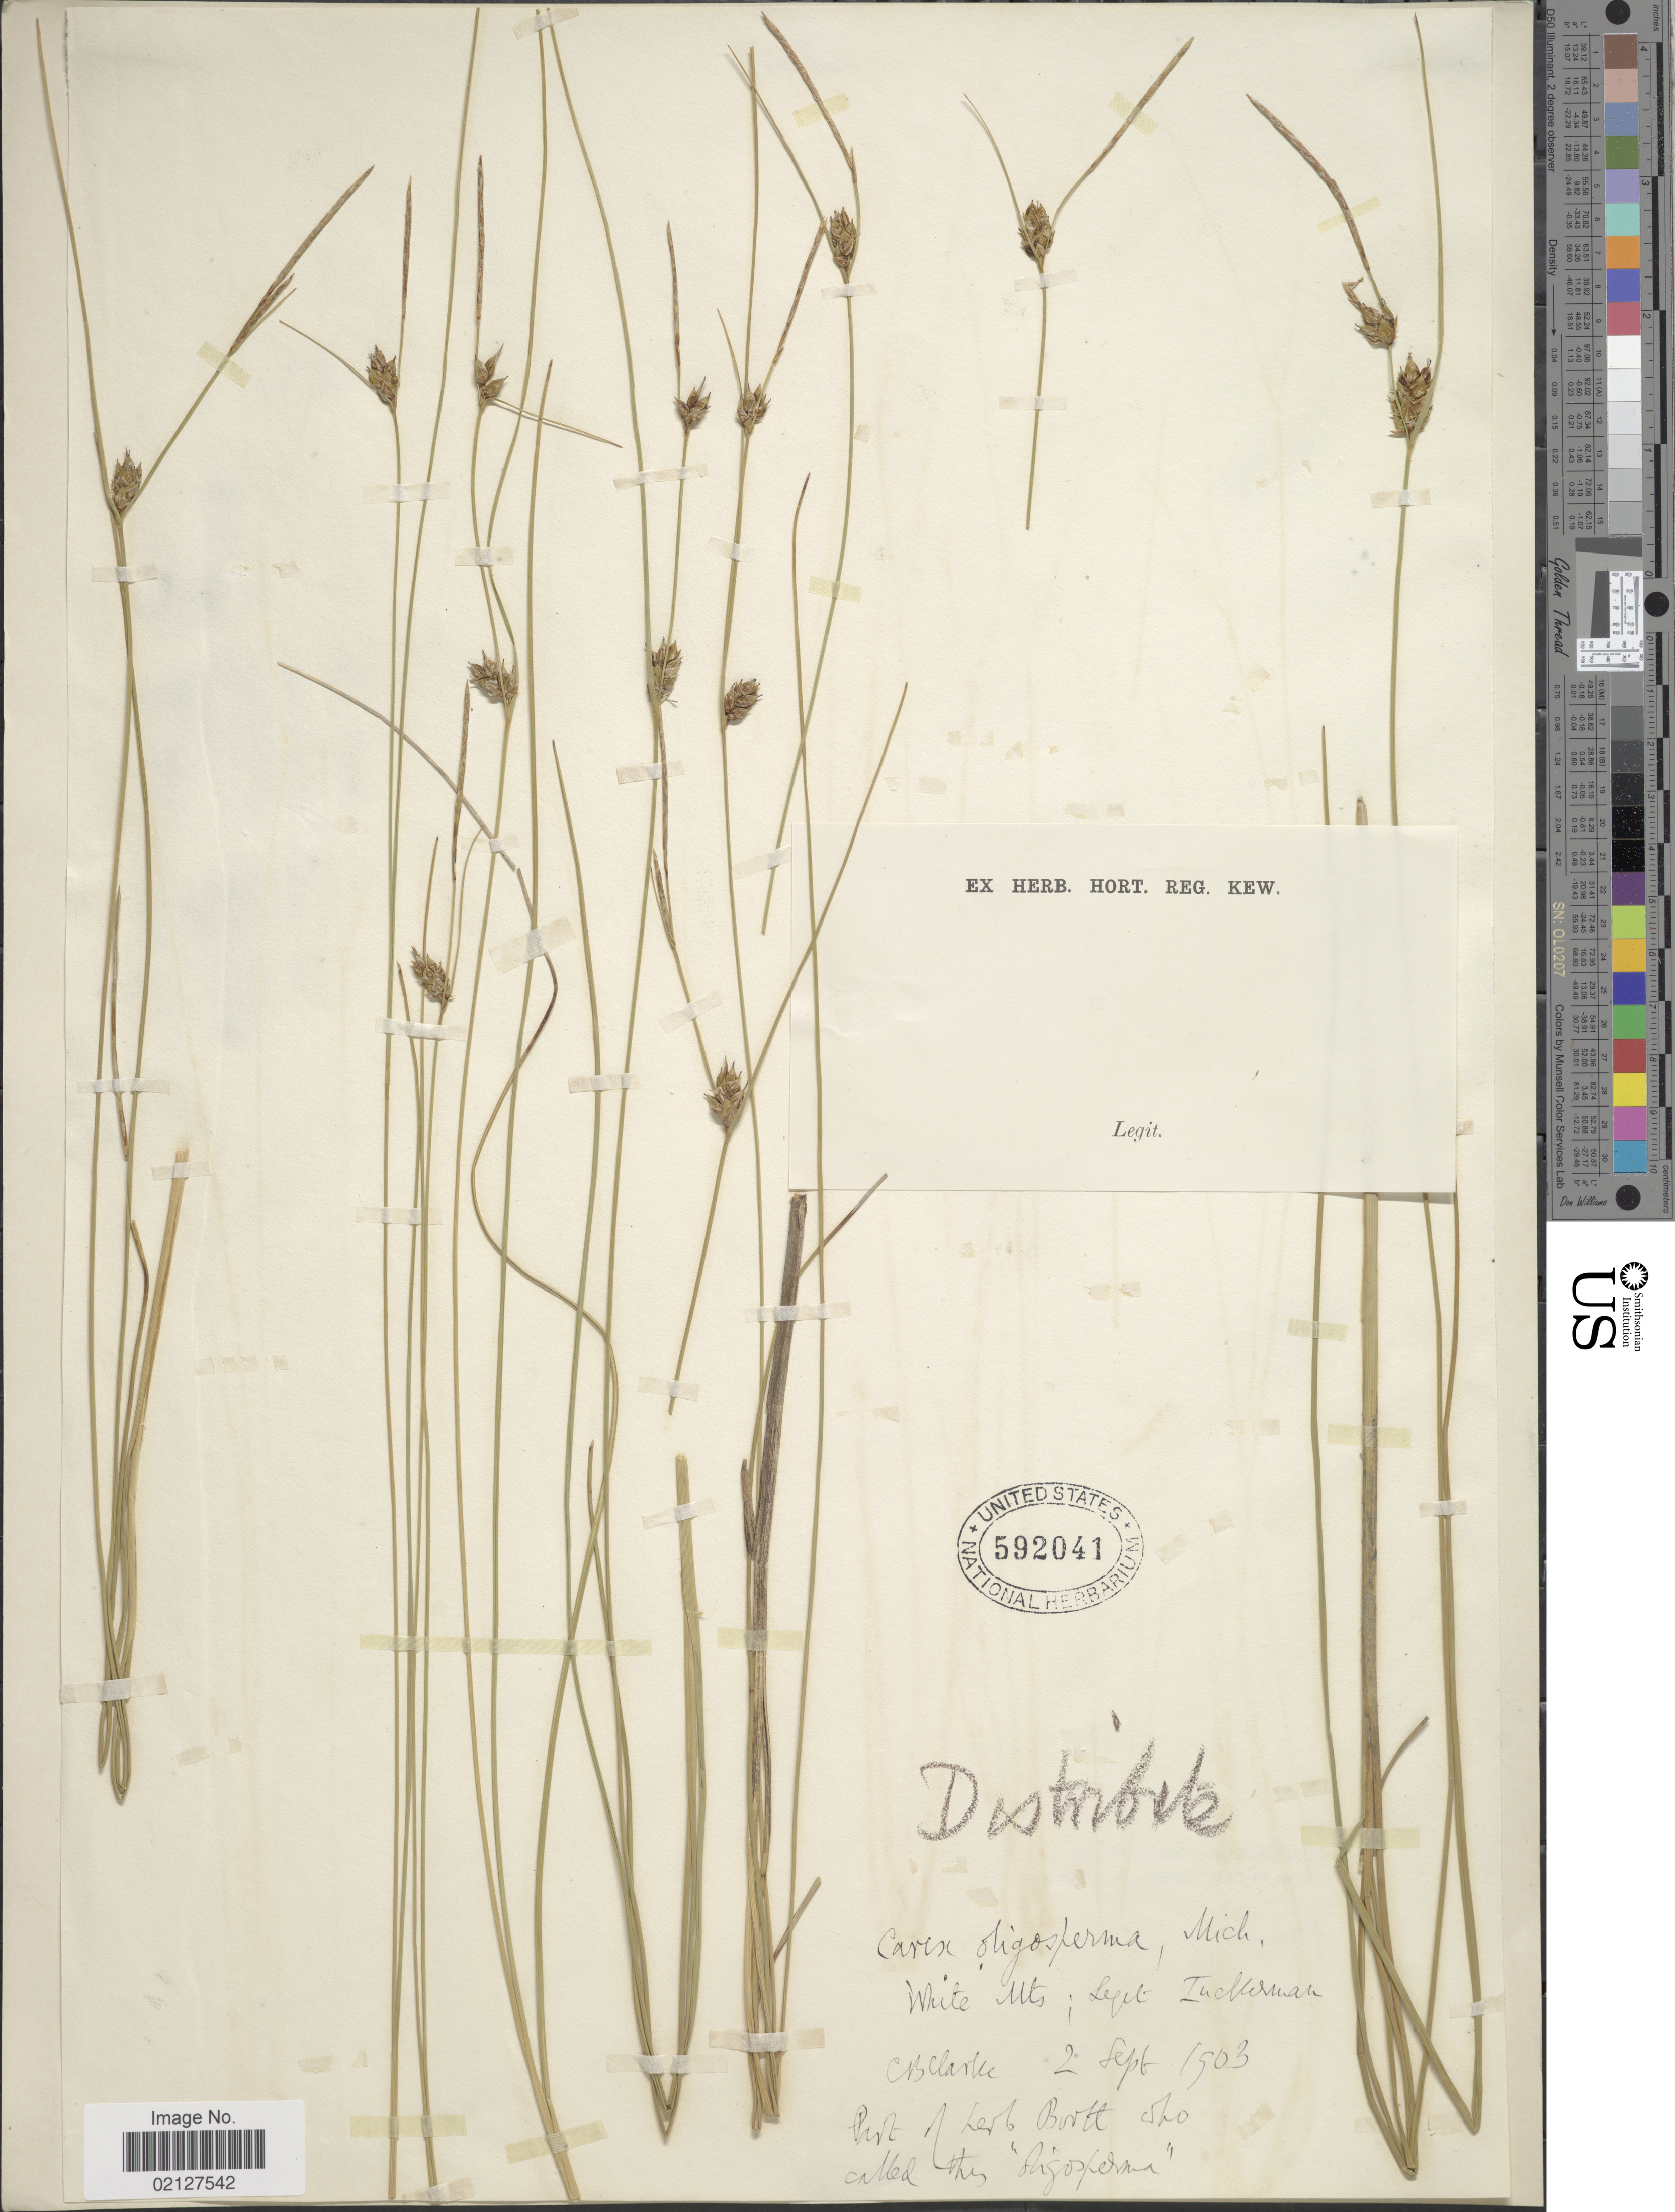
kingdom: Plantae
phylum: Tracheophyta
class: Liliopsida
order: Poales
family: Cyperaceae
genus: Carex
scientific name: Carex oligosperma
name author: Michx.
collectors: -- Tuckerman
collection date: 1903-09-02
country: United States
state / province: New Hampshire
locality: White Mts.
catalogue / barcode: US 592041